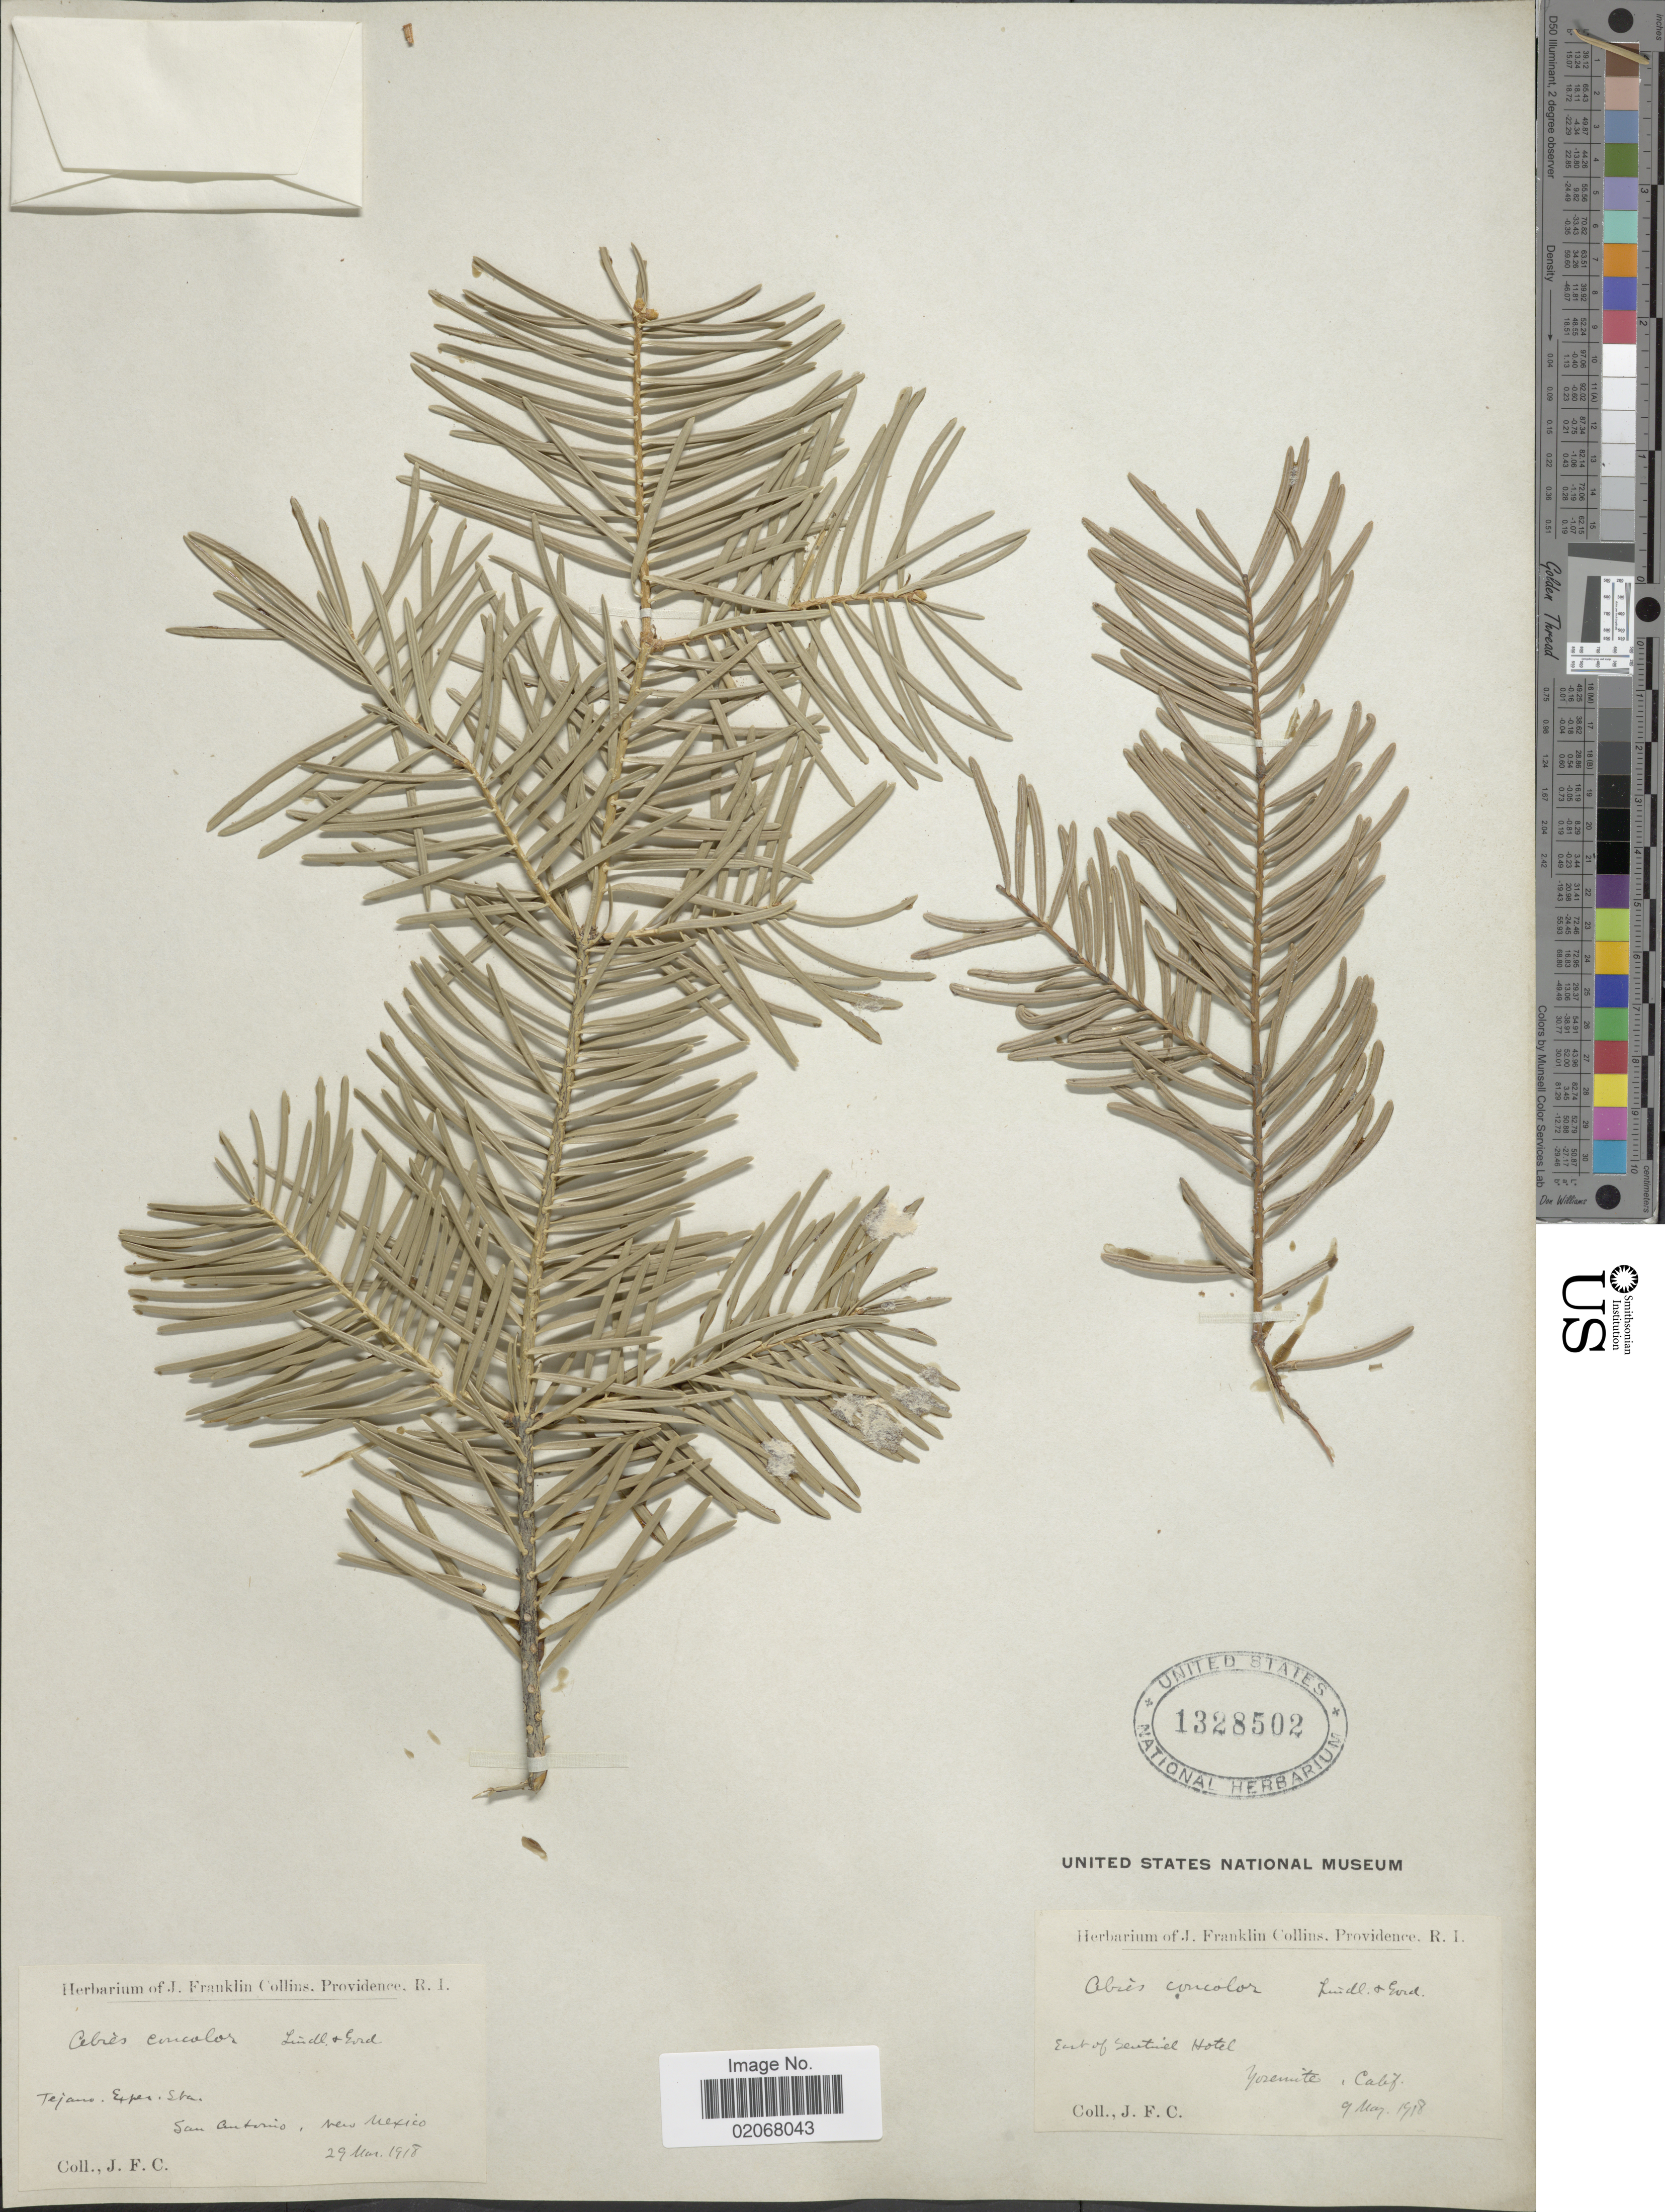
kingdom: Plantae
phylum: Tracheophyta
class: Pinopsida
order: Pinales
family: Pinaceae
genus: Abies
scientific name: Abies concolor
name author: (Gordon & Glend.) Lindl. ex Hildebr.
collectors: J. Collins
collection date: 1918-03-29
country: United States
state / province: New Mexico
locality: Tejano, Exper. Sta. San Antonio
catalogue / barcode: US 1328502-2